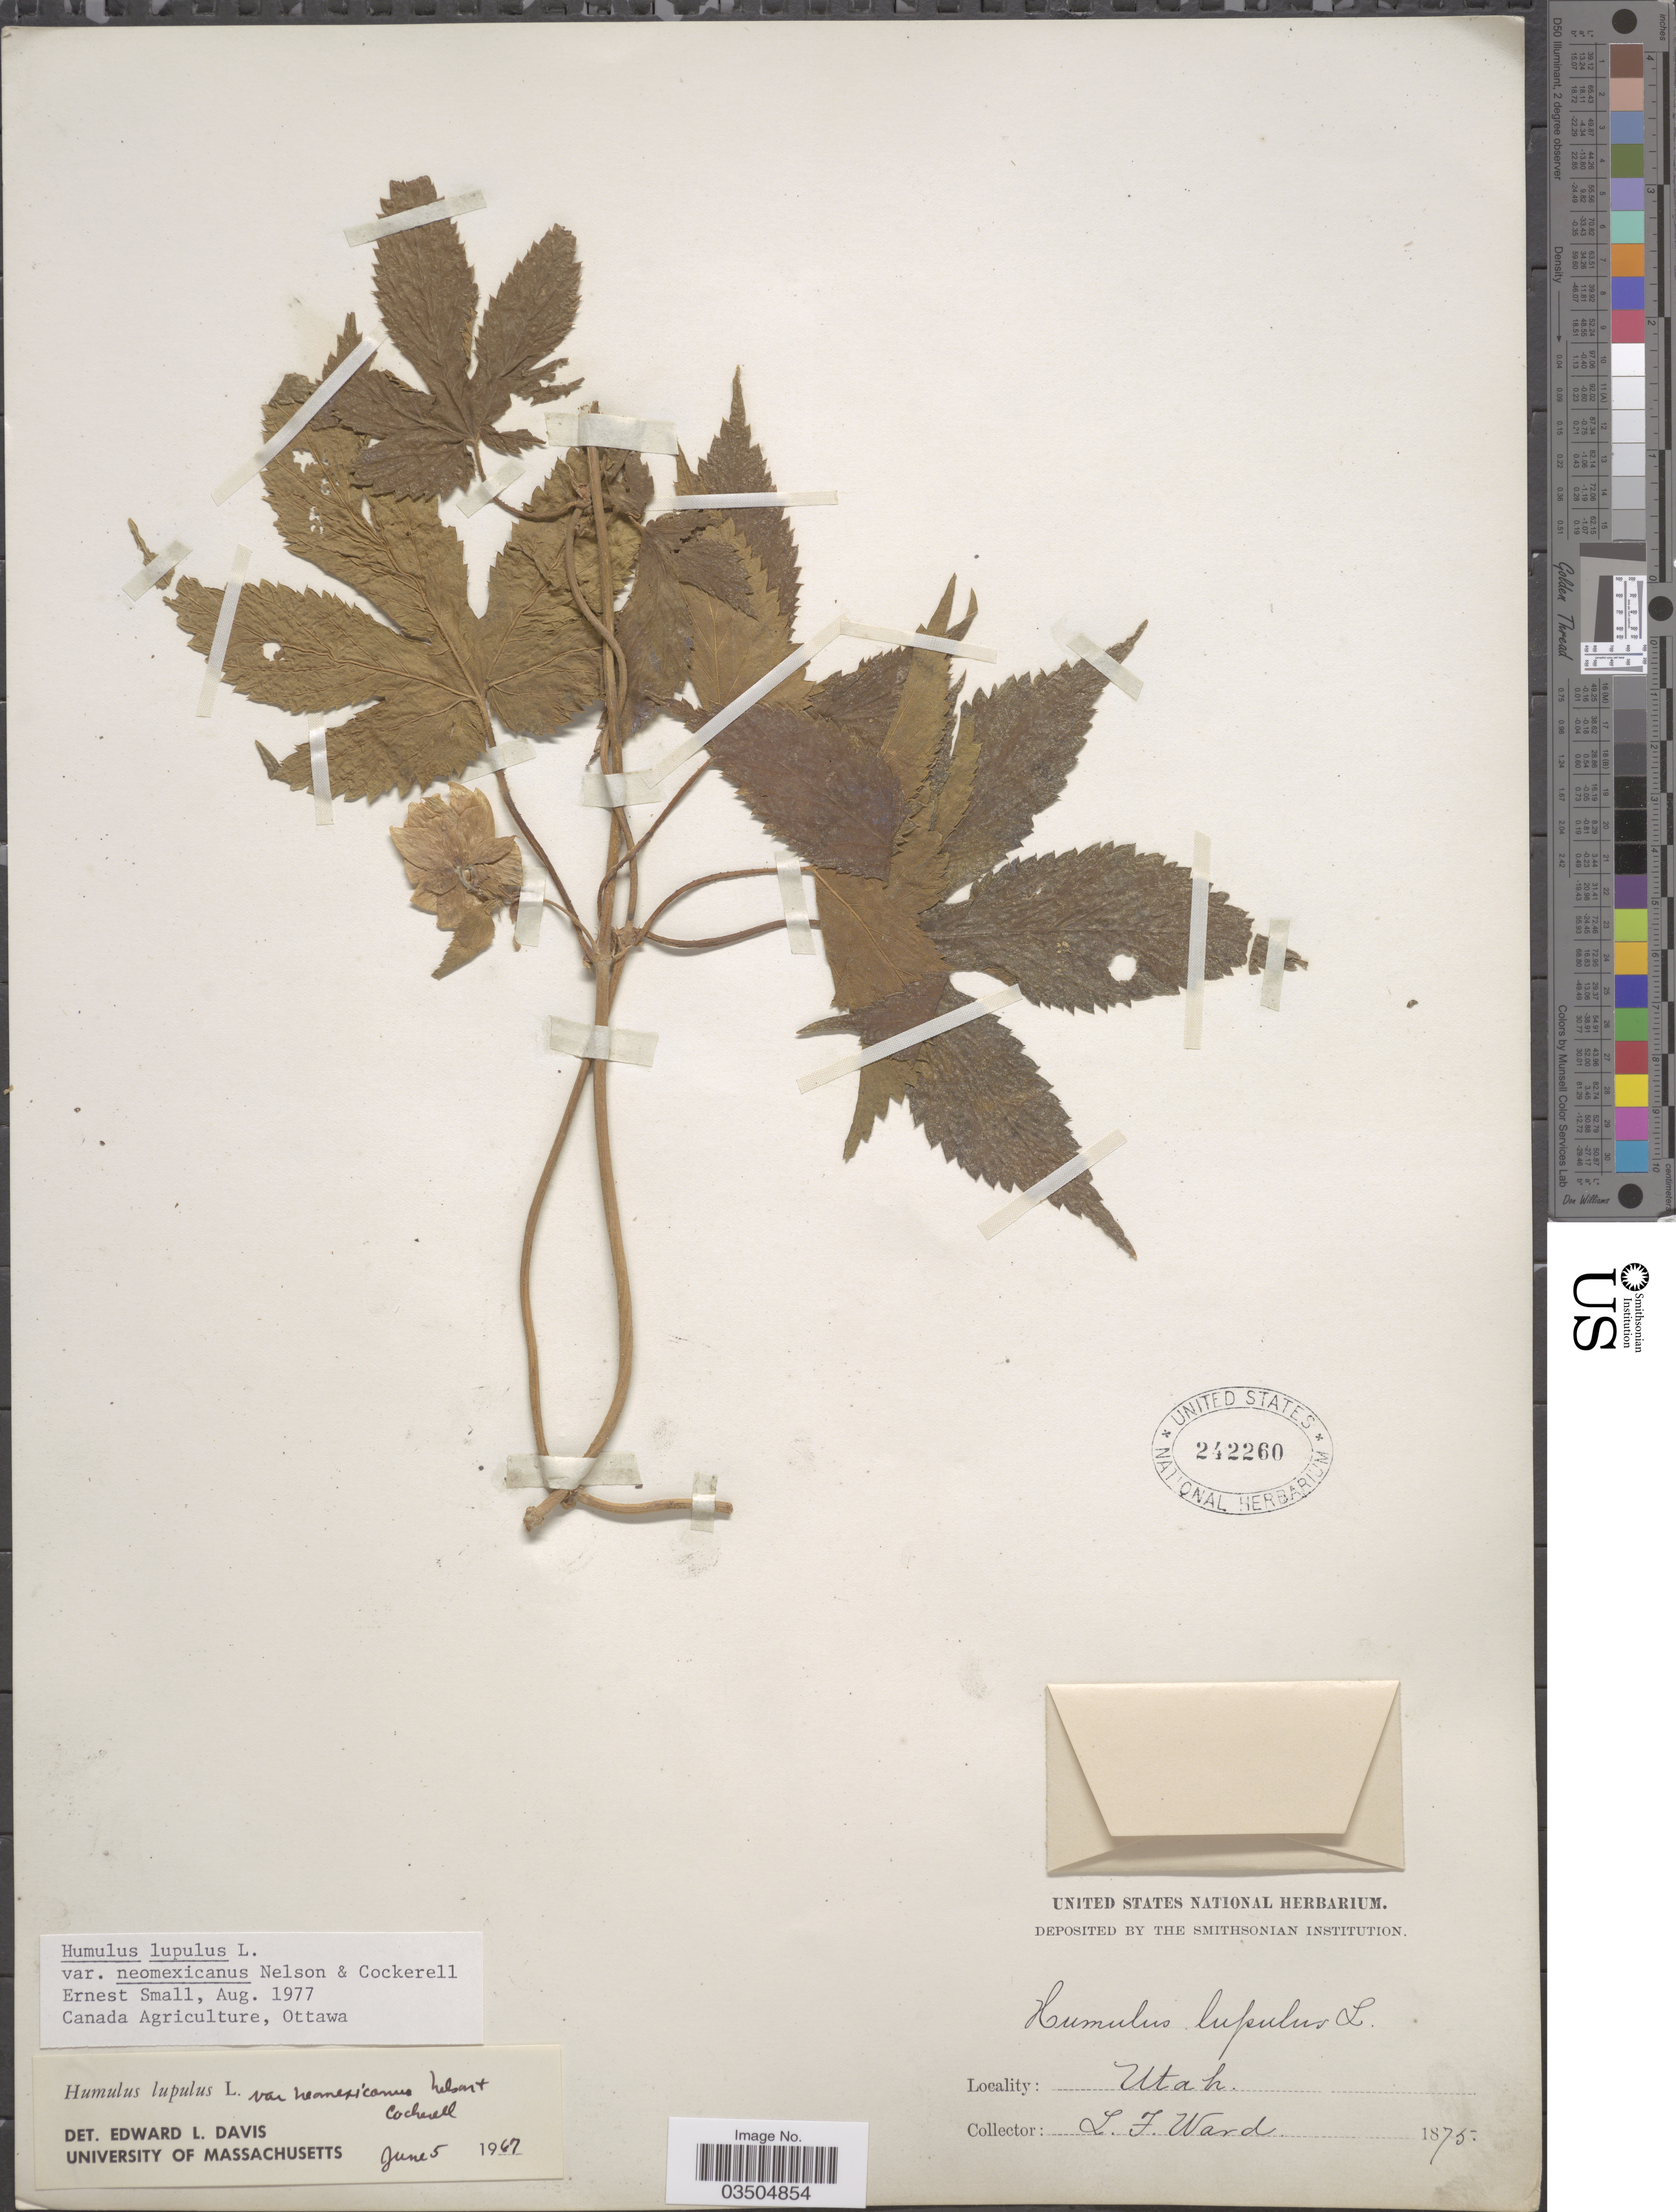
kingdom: Plantae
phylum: Tracheophyta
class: Magnoliopsida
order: Rosales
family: Cannabaceae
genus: Humulus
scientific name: Humulus neomexicanus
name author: (A. Nelson & Cockerell) Rydb.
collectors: L. Ward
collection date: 1875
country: United States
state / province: Utah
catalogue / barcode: US 242260